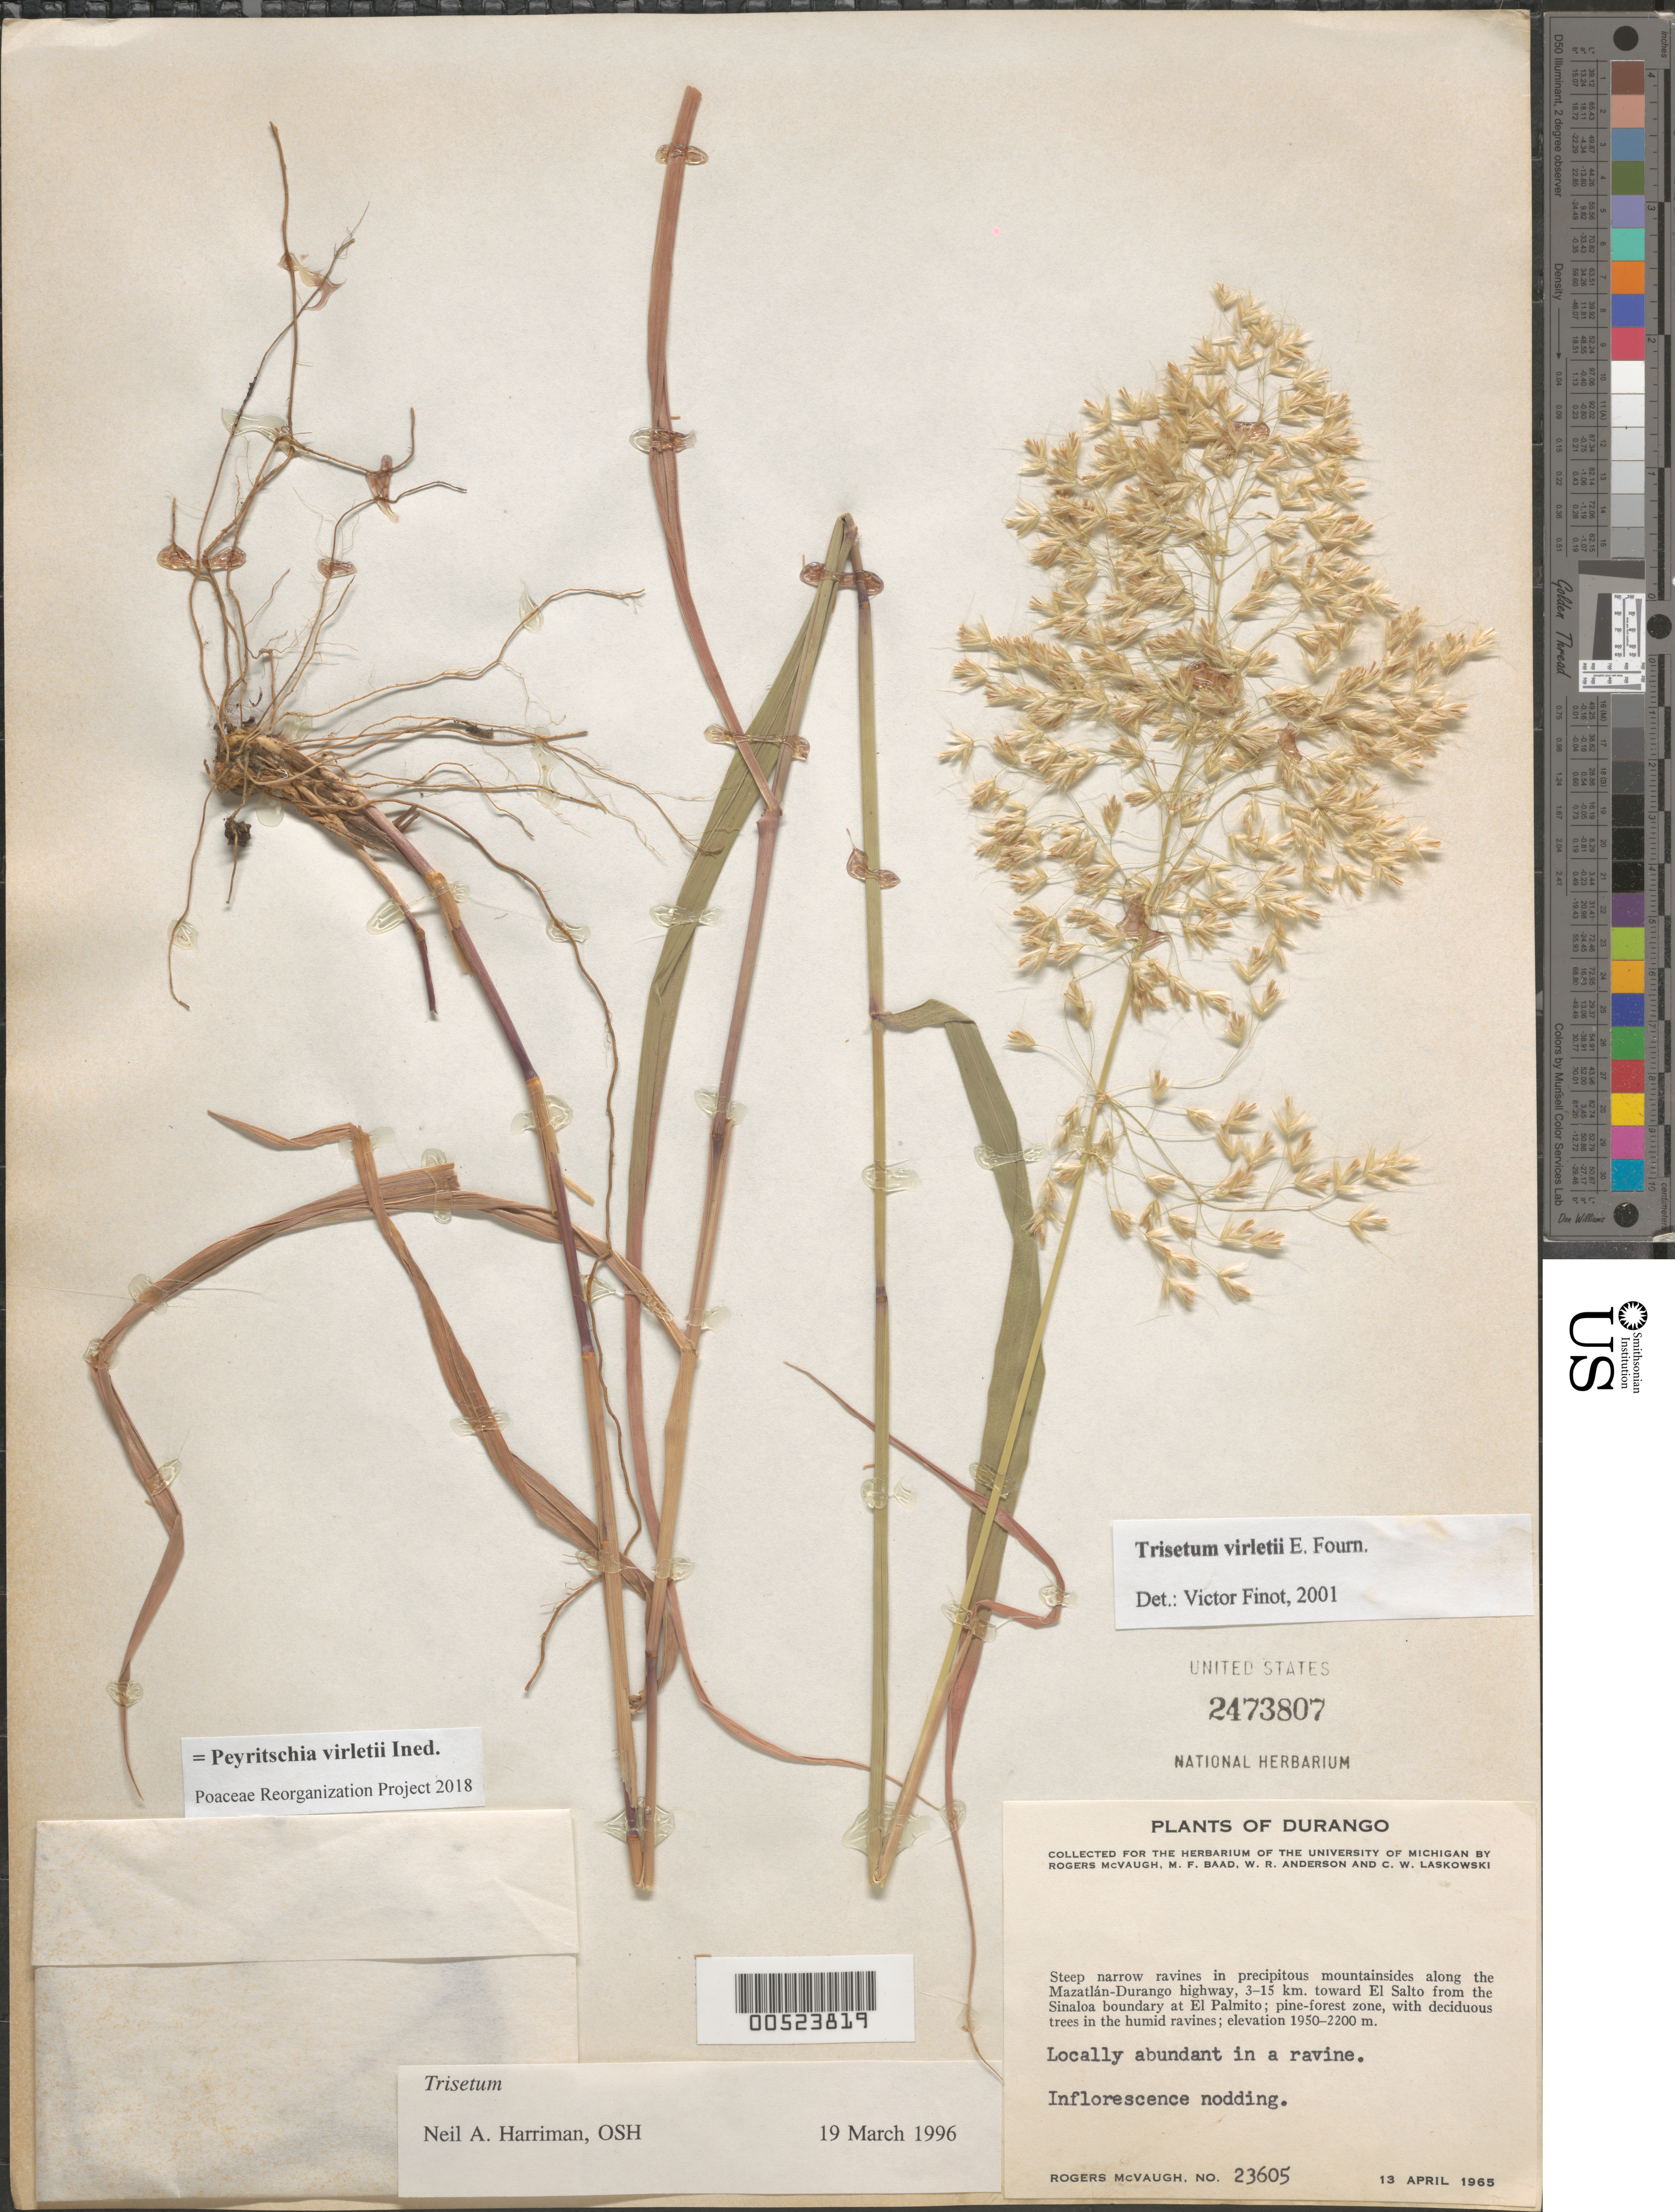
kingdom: Plantae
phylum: Tracheophyta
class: Liliopsida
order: Poales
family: Poaceae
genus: Peyritschia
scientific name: Peyritschia virletii ined.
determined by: Poaceae Reorganization Project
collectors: R. McVaugh, M. F. Baad, W. R. Anderson & C. Laskowski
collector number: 23605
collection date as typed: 13 Apr 1965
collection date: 1965-04-13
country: Mexico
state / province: Durango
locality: Along the Mazatlán-Durango hwy, 3-15 km toward El Salto from the Sinaloa boundary at El Palmito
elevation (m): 1950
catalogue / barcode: US 2473807